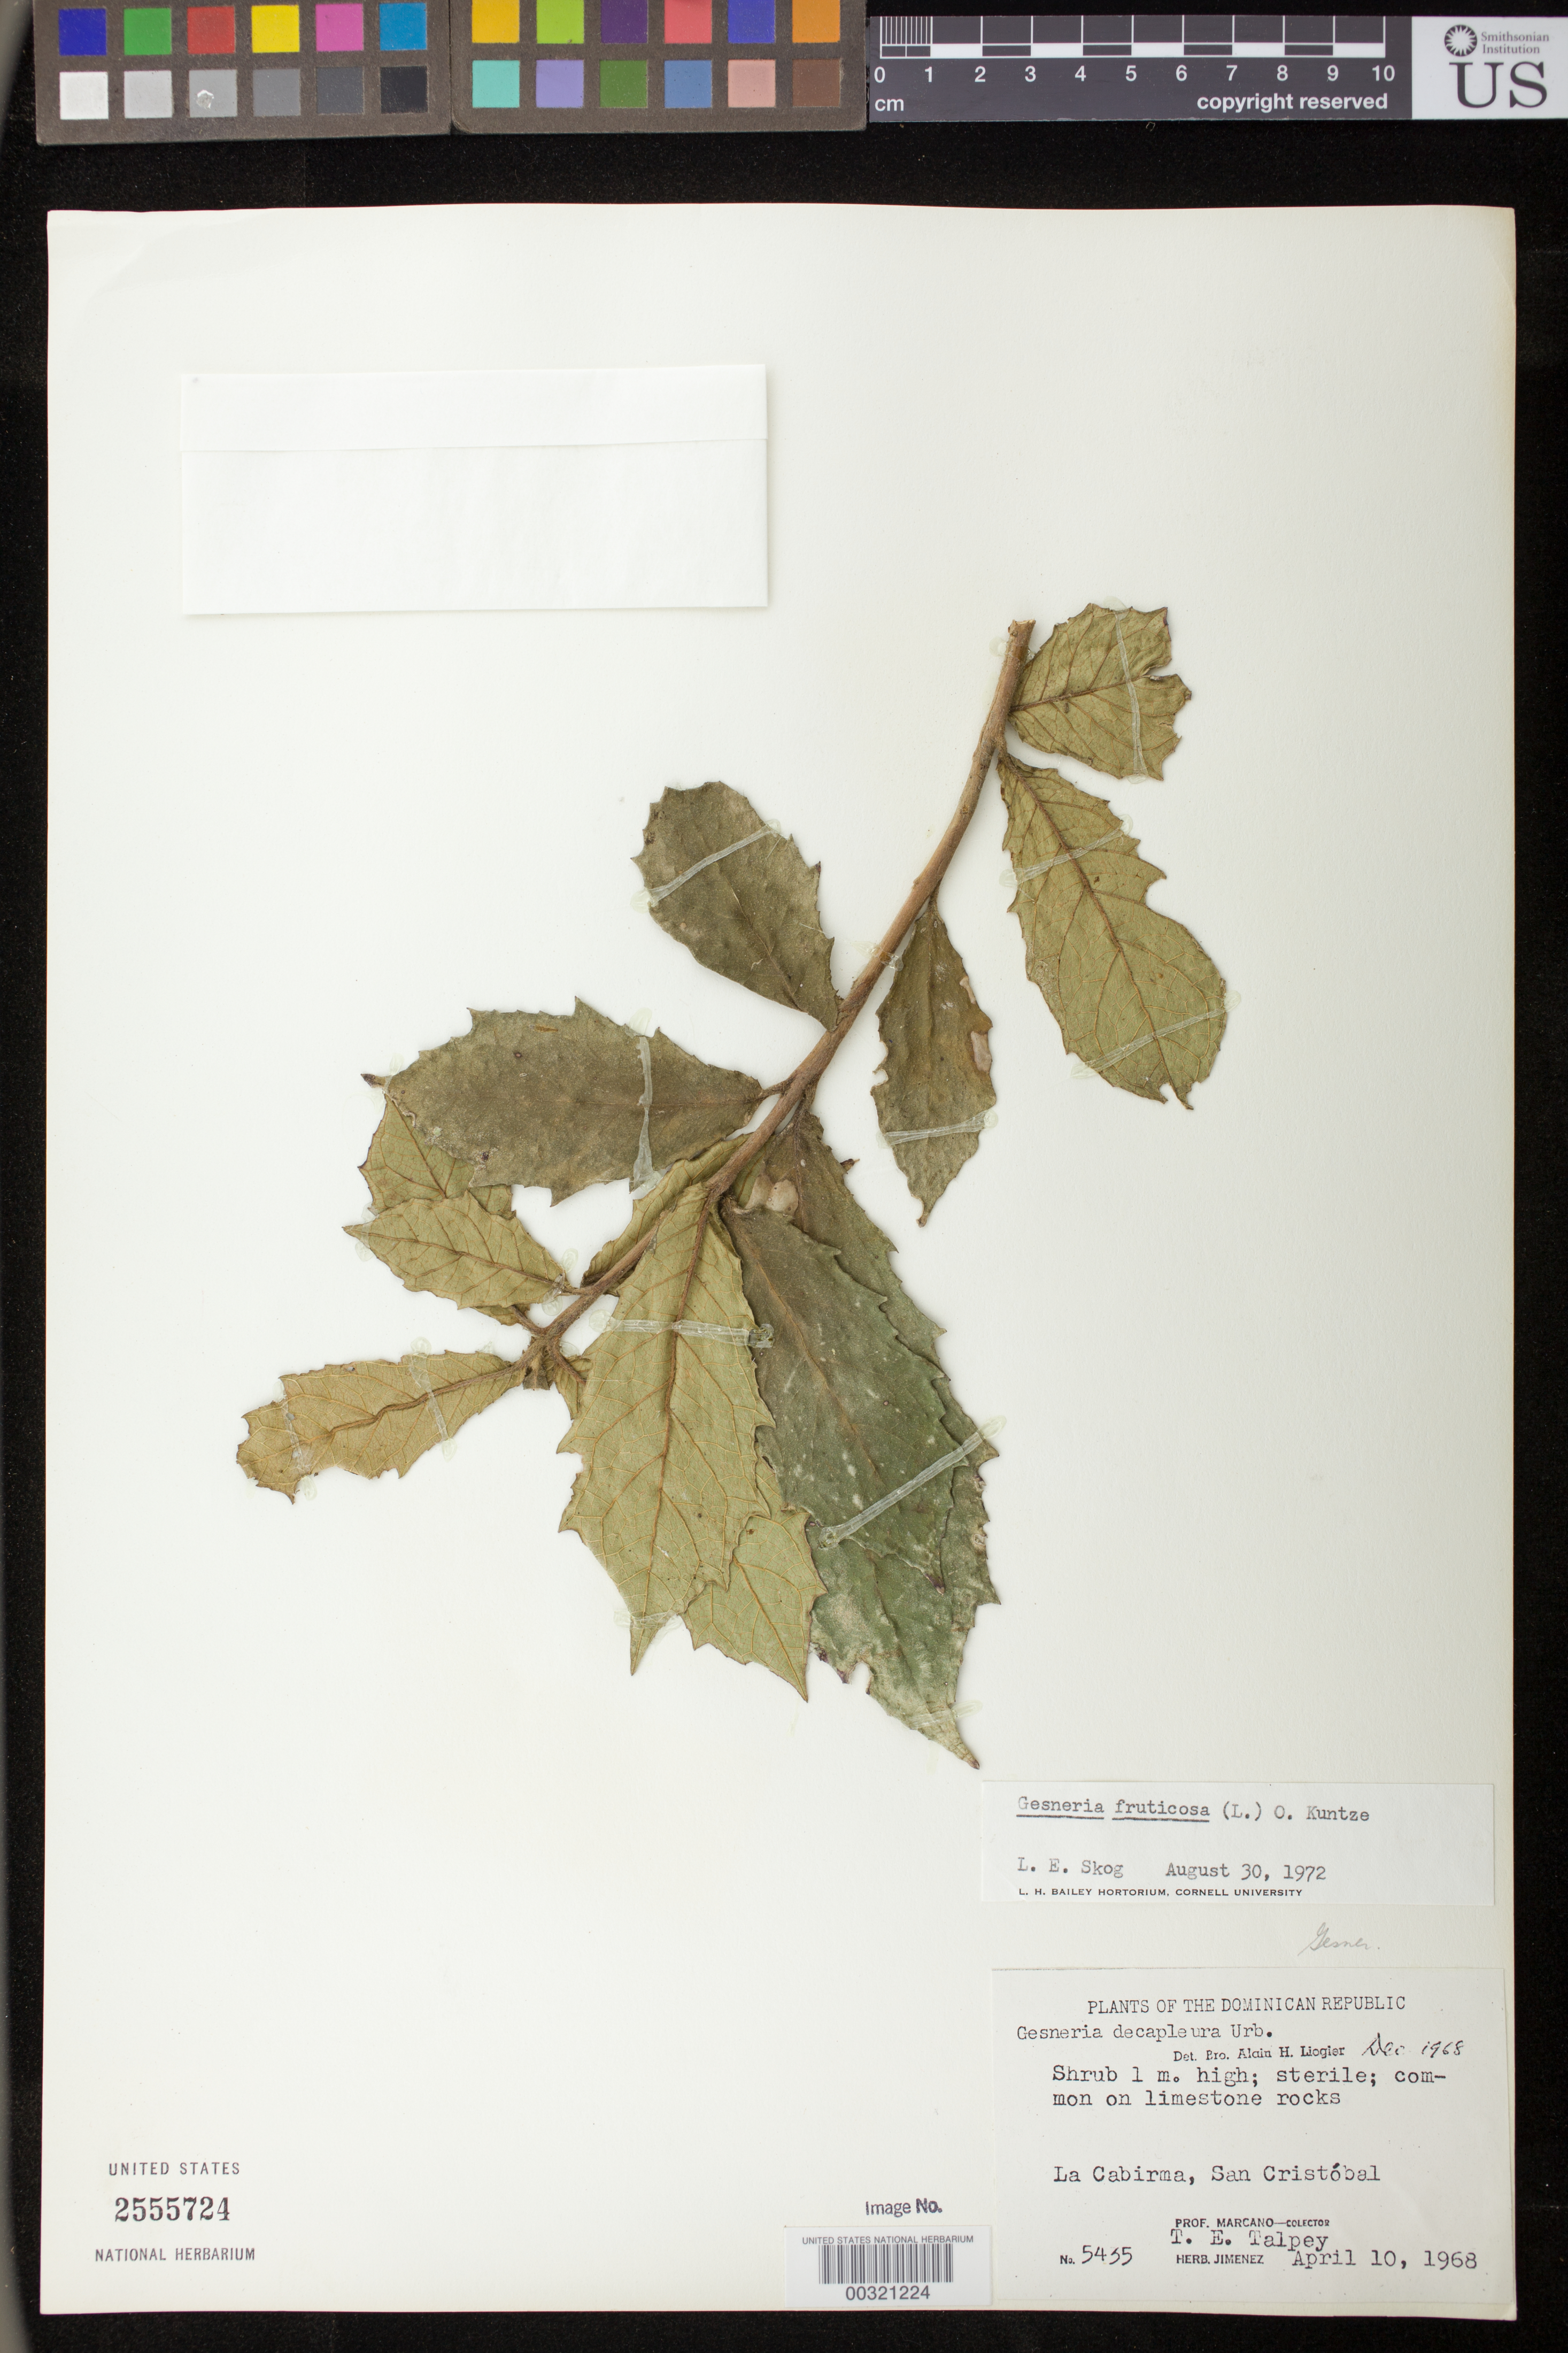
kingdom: Plantae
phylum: Tracheophyta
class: Magnoliopsida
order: Lamiales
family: Gesneriaceae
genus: Gesneria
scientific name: Gesneria fruticosa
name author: (L.) Kuntze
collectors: E. J. Marcano F. & T. Talpey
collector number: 5435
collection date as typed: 10 Apr 1968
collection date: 1968-04-10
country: Dominican Republic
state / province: San Cristóbal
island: Hispaniola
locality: La Cabrirma, San Cristobal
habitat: On limestone rocks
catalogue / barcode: US 2555724